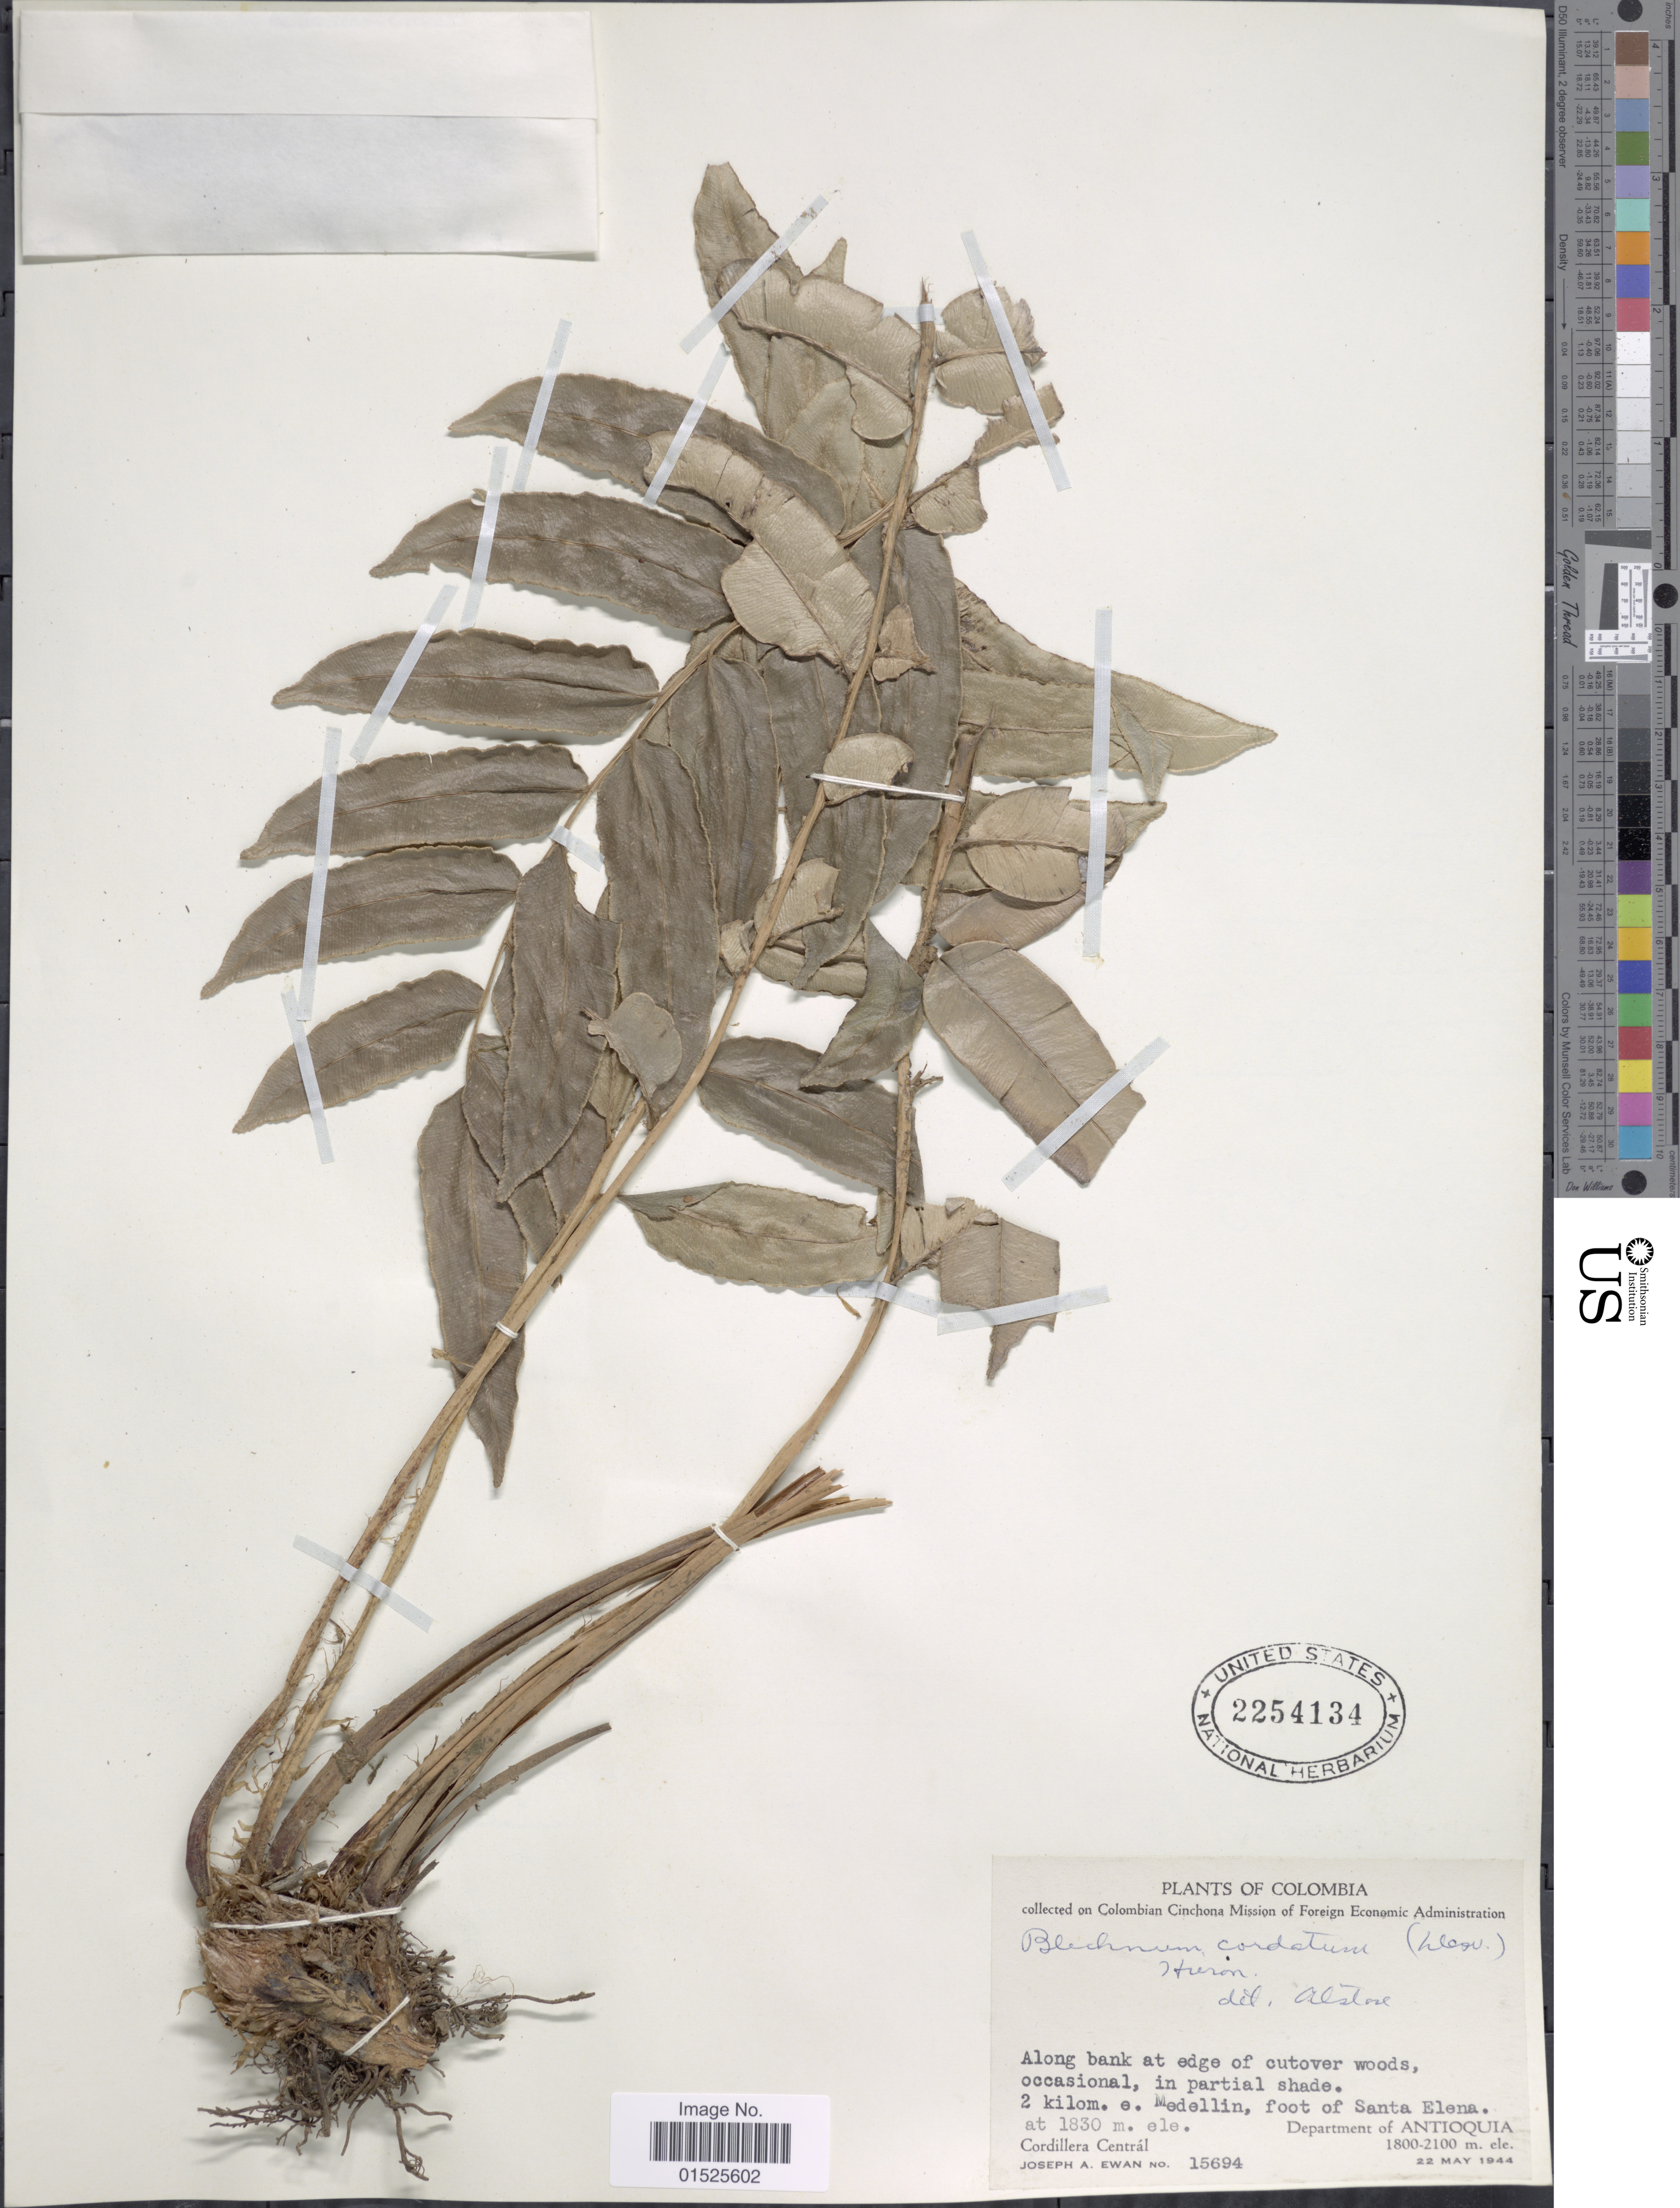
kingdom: Plantae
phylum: Tracheophyta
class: Polypodiopsida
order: Polypodiales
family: Blechnaceae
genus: Blechnum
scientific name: Blechnum cordatum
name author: (Desv.) Hieron.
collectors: J. A. Ewan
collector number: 15694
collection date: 1944-05-22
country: Colombia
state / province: Antioquia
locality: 2 kilom. e. Medellin, foot of Santa Elena. Cordillera Centrál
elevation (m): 1830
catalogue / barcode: US 2254134